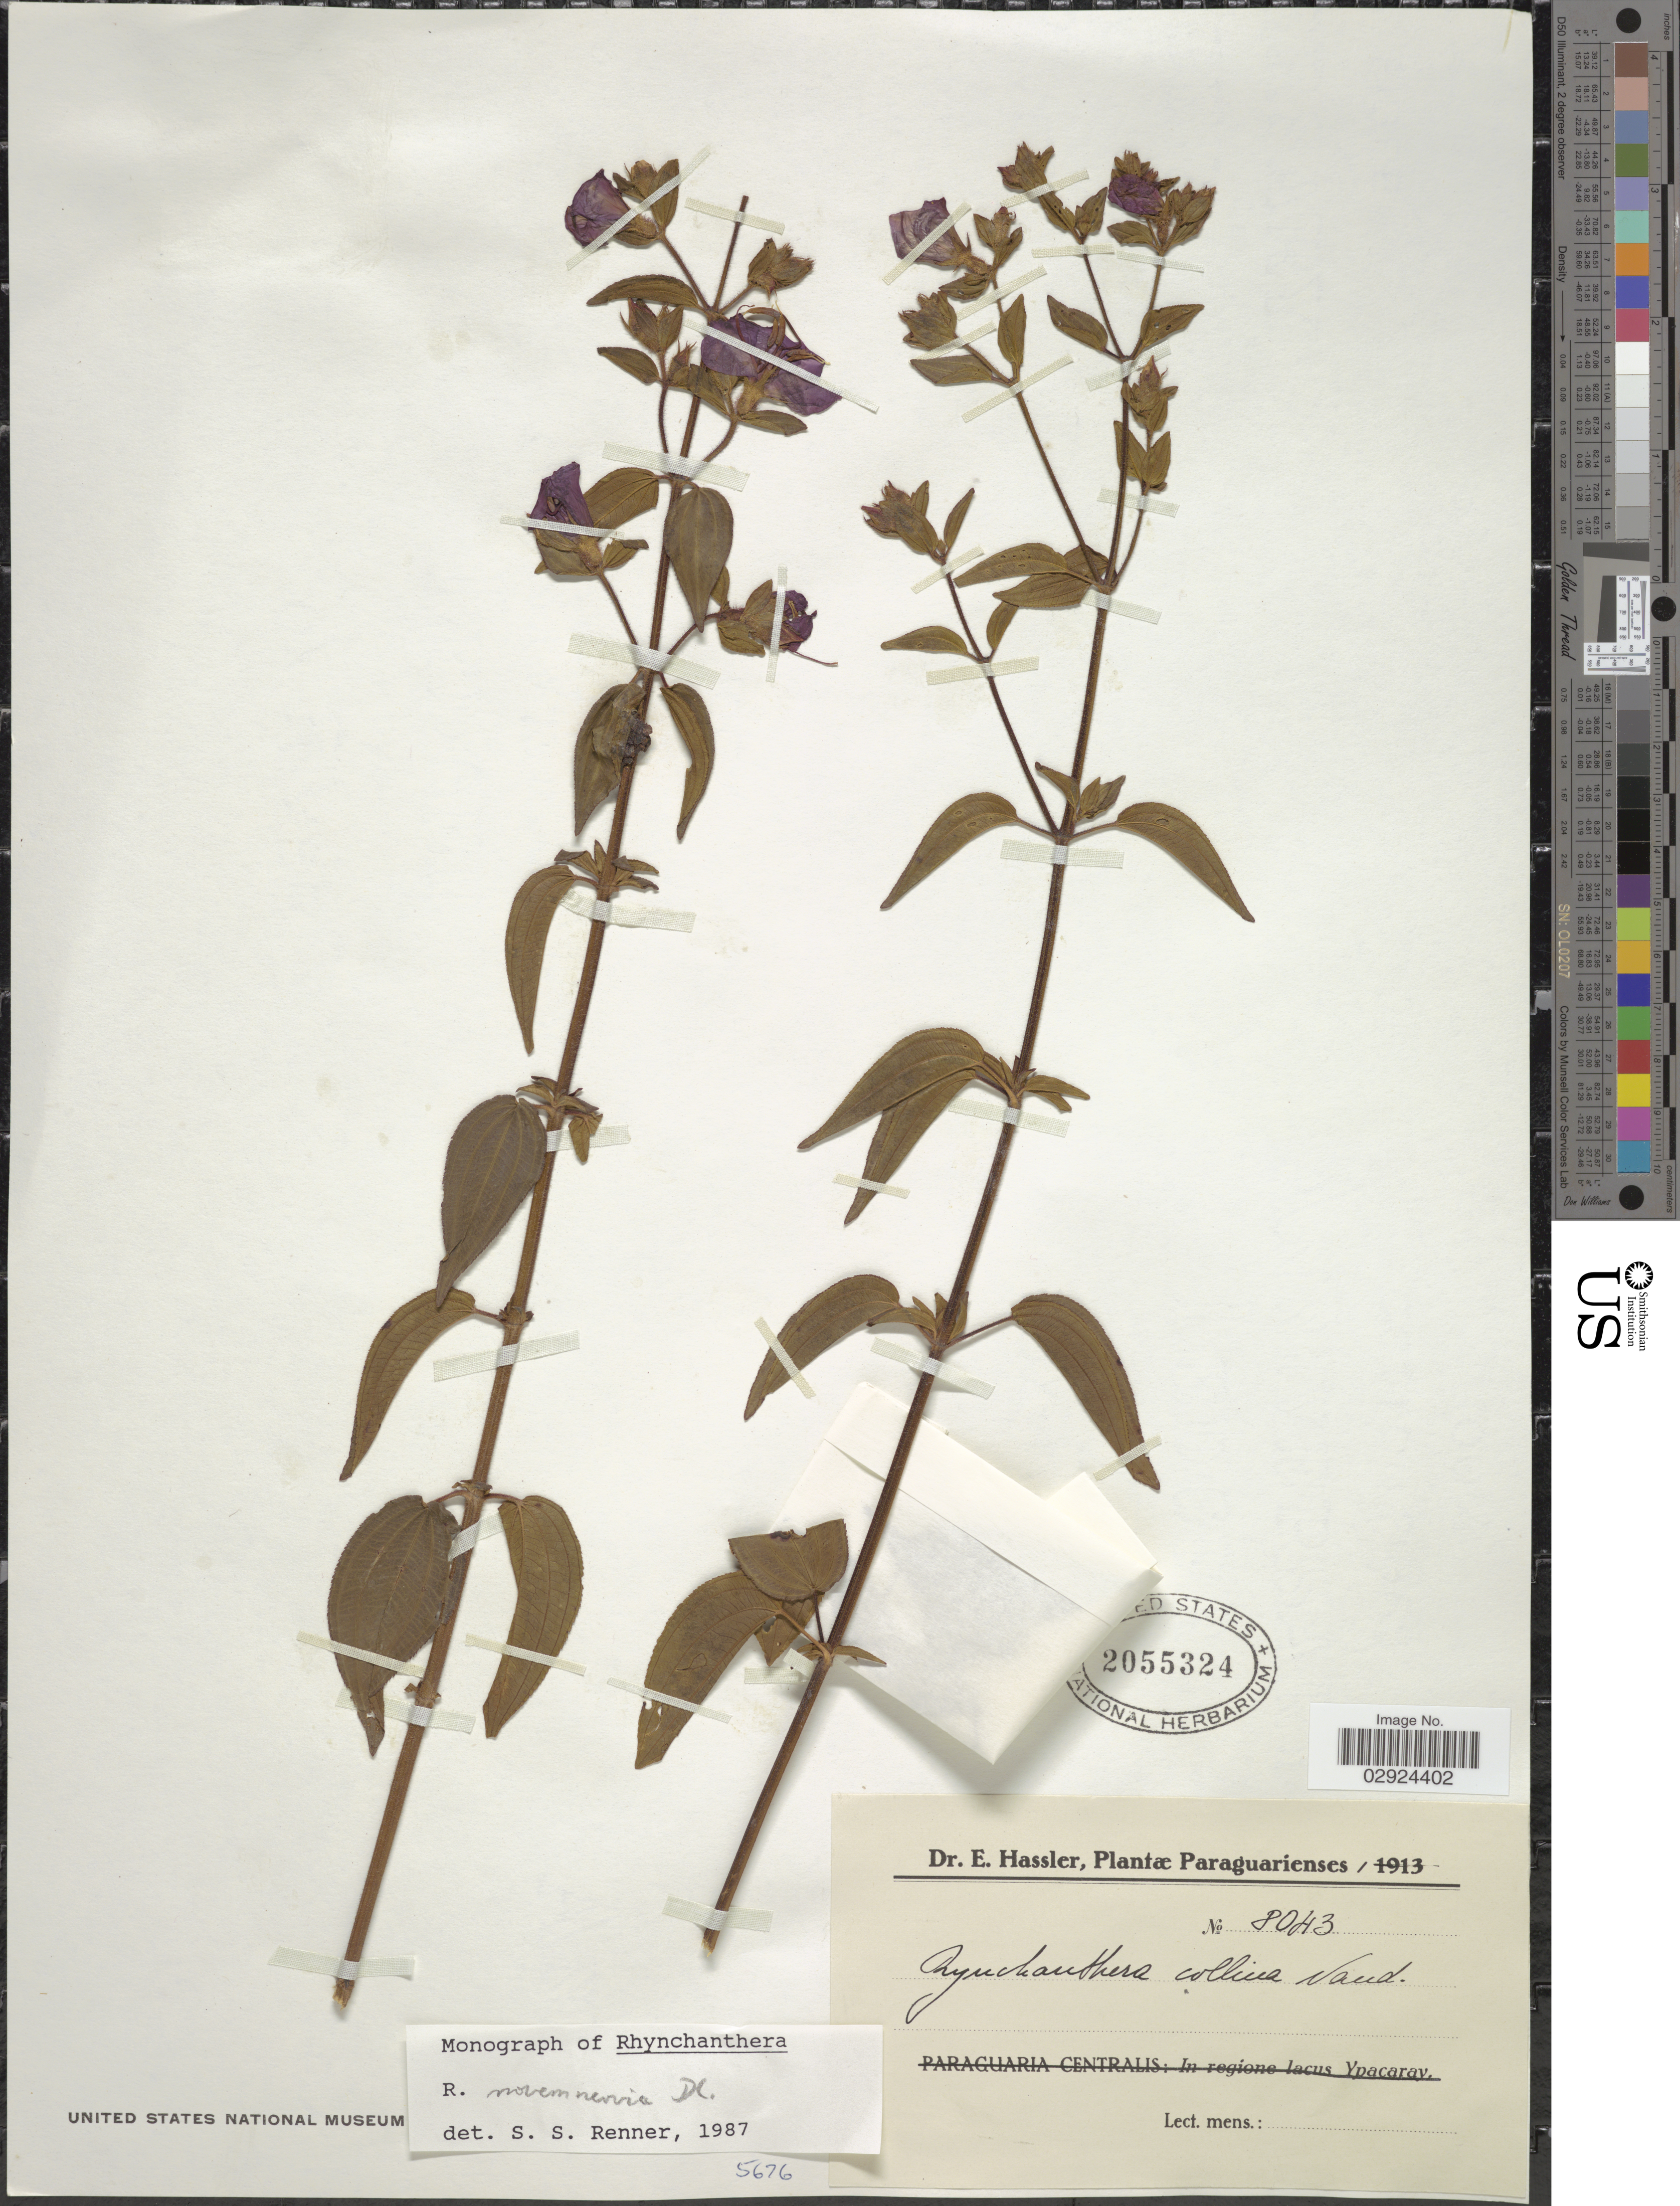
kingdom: Plantae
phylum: Tracheophyta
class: Magnoliopsida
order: Myrtales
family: Melastomataceae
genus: Rhynchanthera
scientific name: Rhynchanthera novemnervia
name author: DC.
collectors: E. Hassler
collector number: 8043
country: Paraguay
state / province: Paraguari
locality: Paraguarienses.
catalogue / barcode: US 2055324